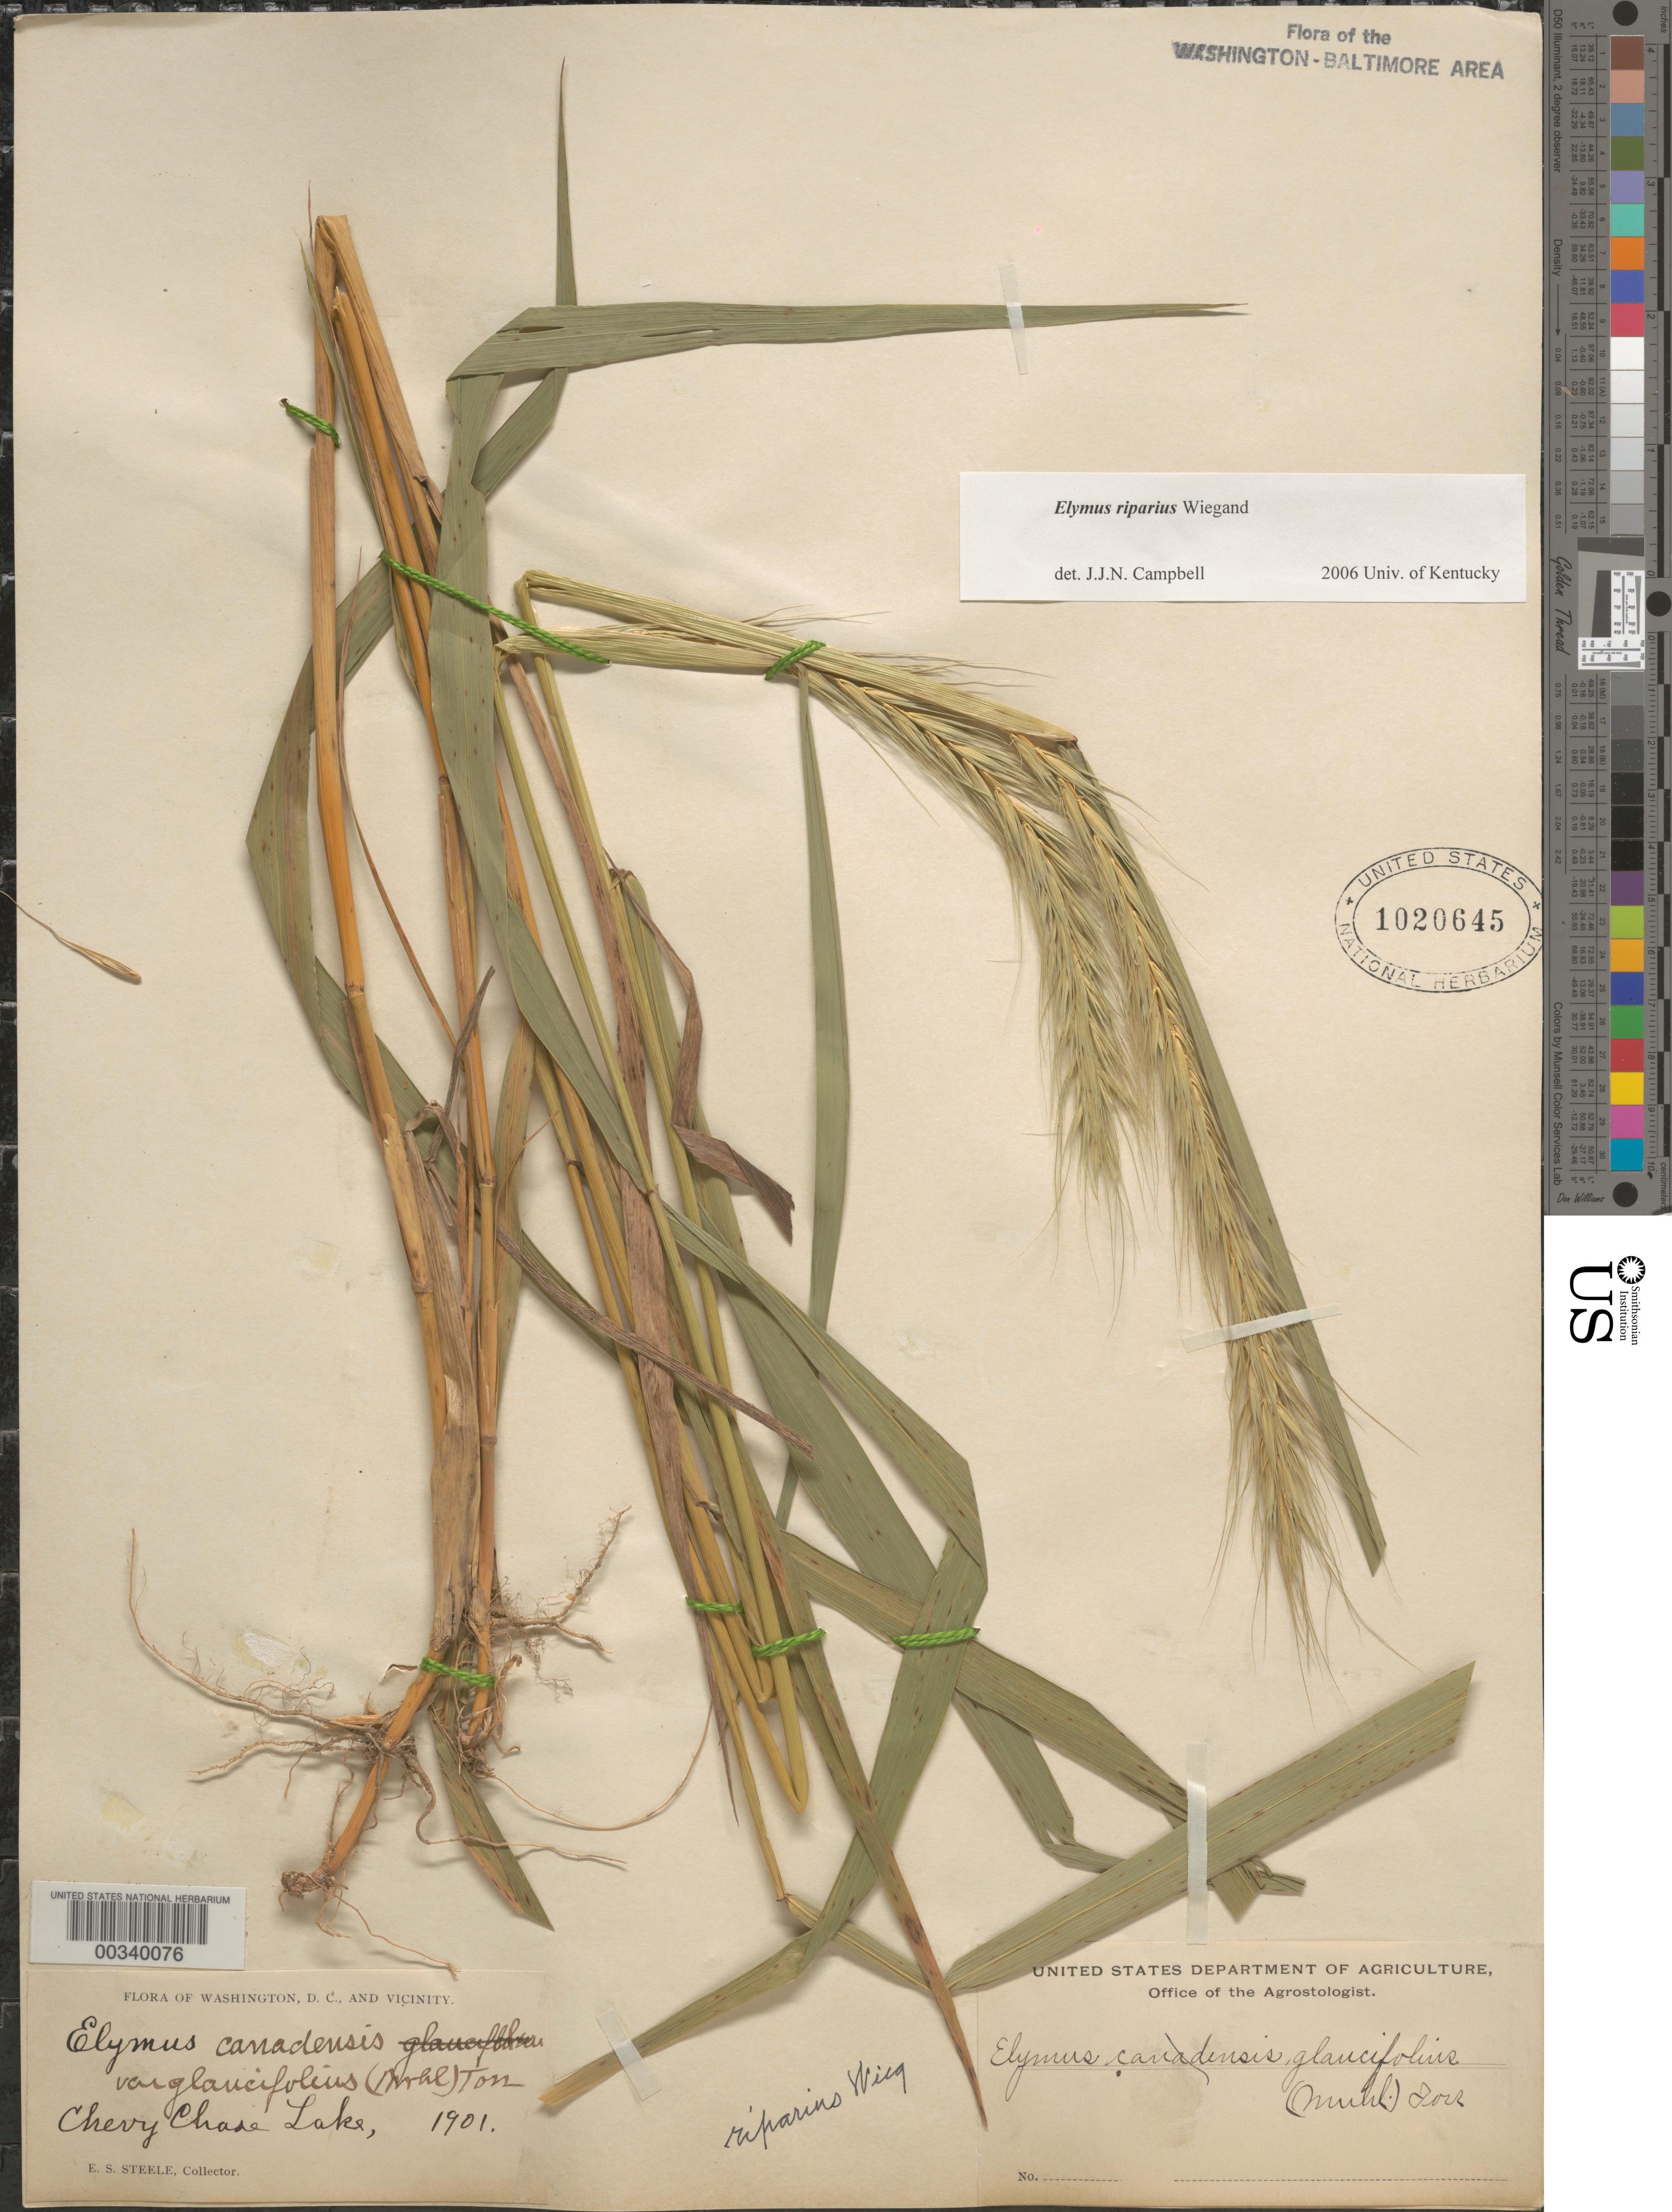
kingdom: Plantae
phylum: Tracheophyta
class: Liliopsida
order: Poales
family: Poaceae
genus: Elymus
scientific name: Elymus riparius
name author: Wiegand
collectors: E. Steele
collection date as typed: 1901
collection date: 1901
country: United States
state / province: Maryland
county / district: Montgomery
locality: Chevy Chase Lake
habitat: Along lake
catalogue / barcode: US 1020645